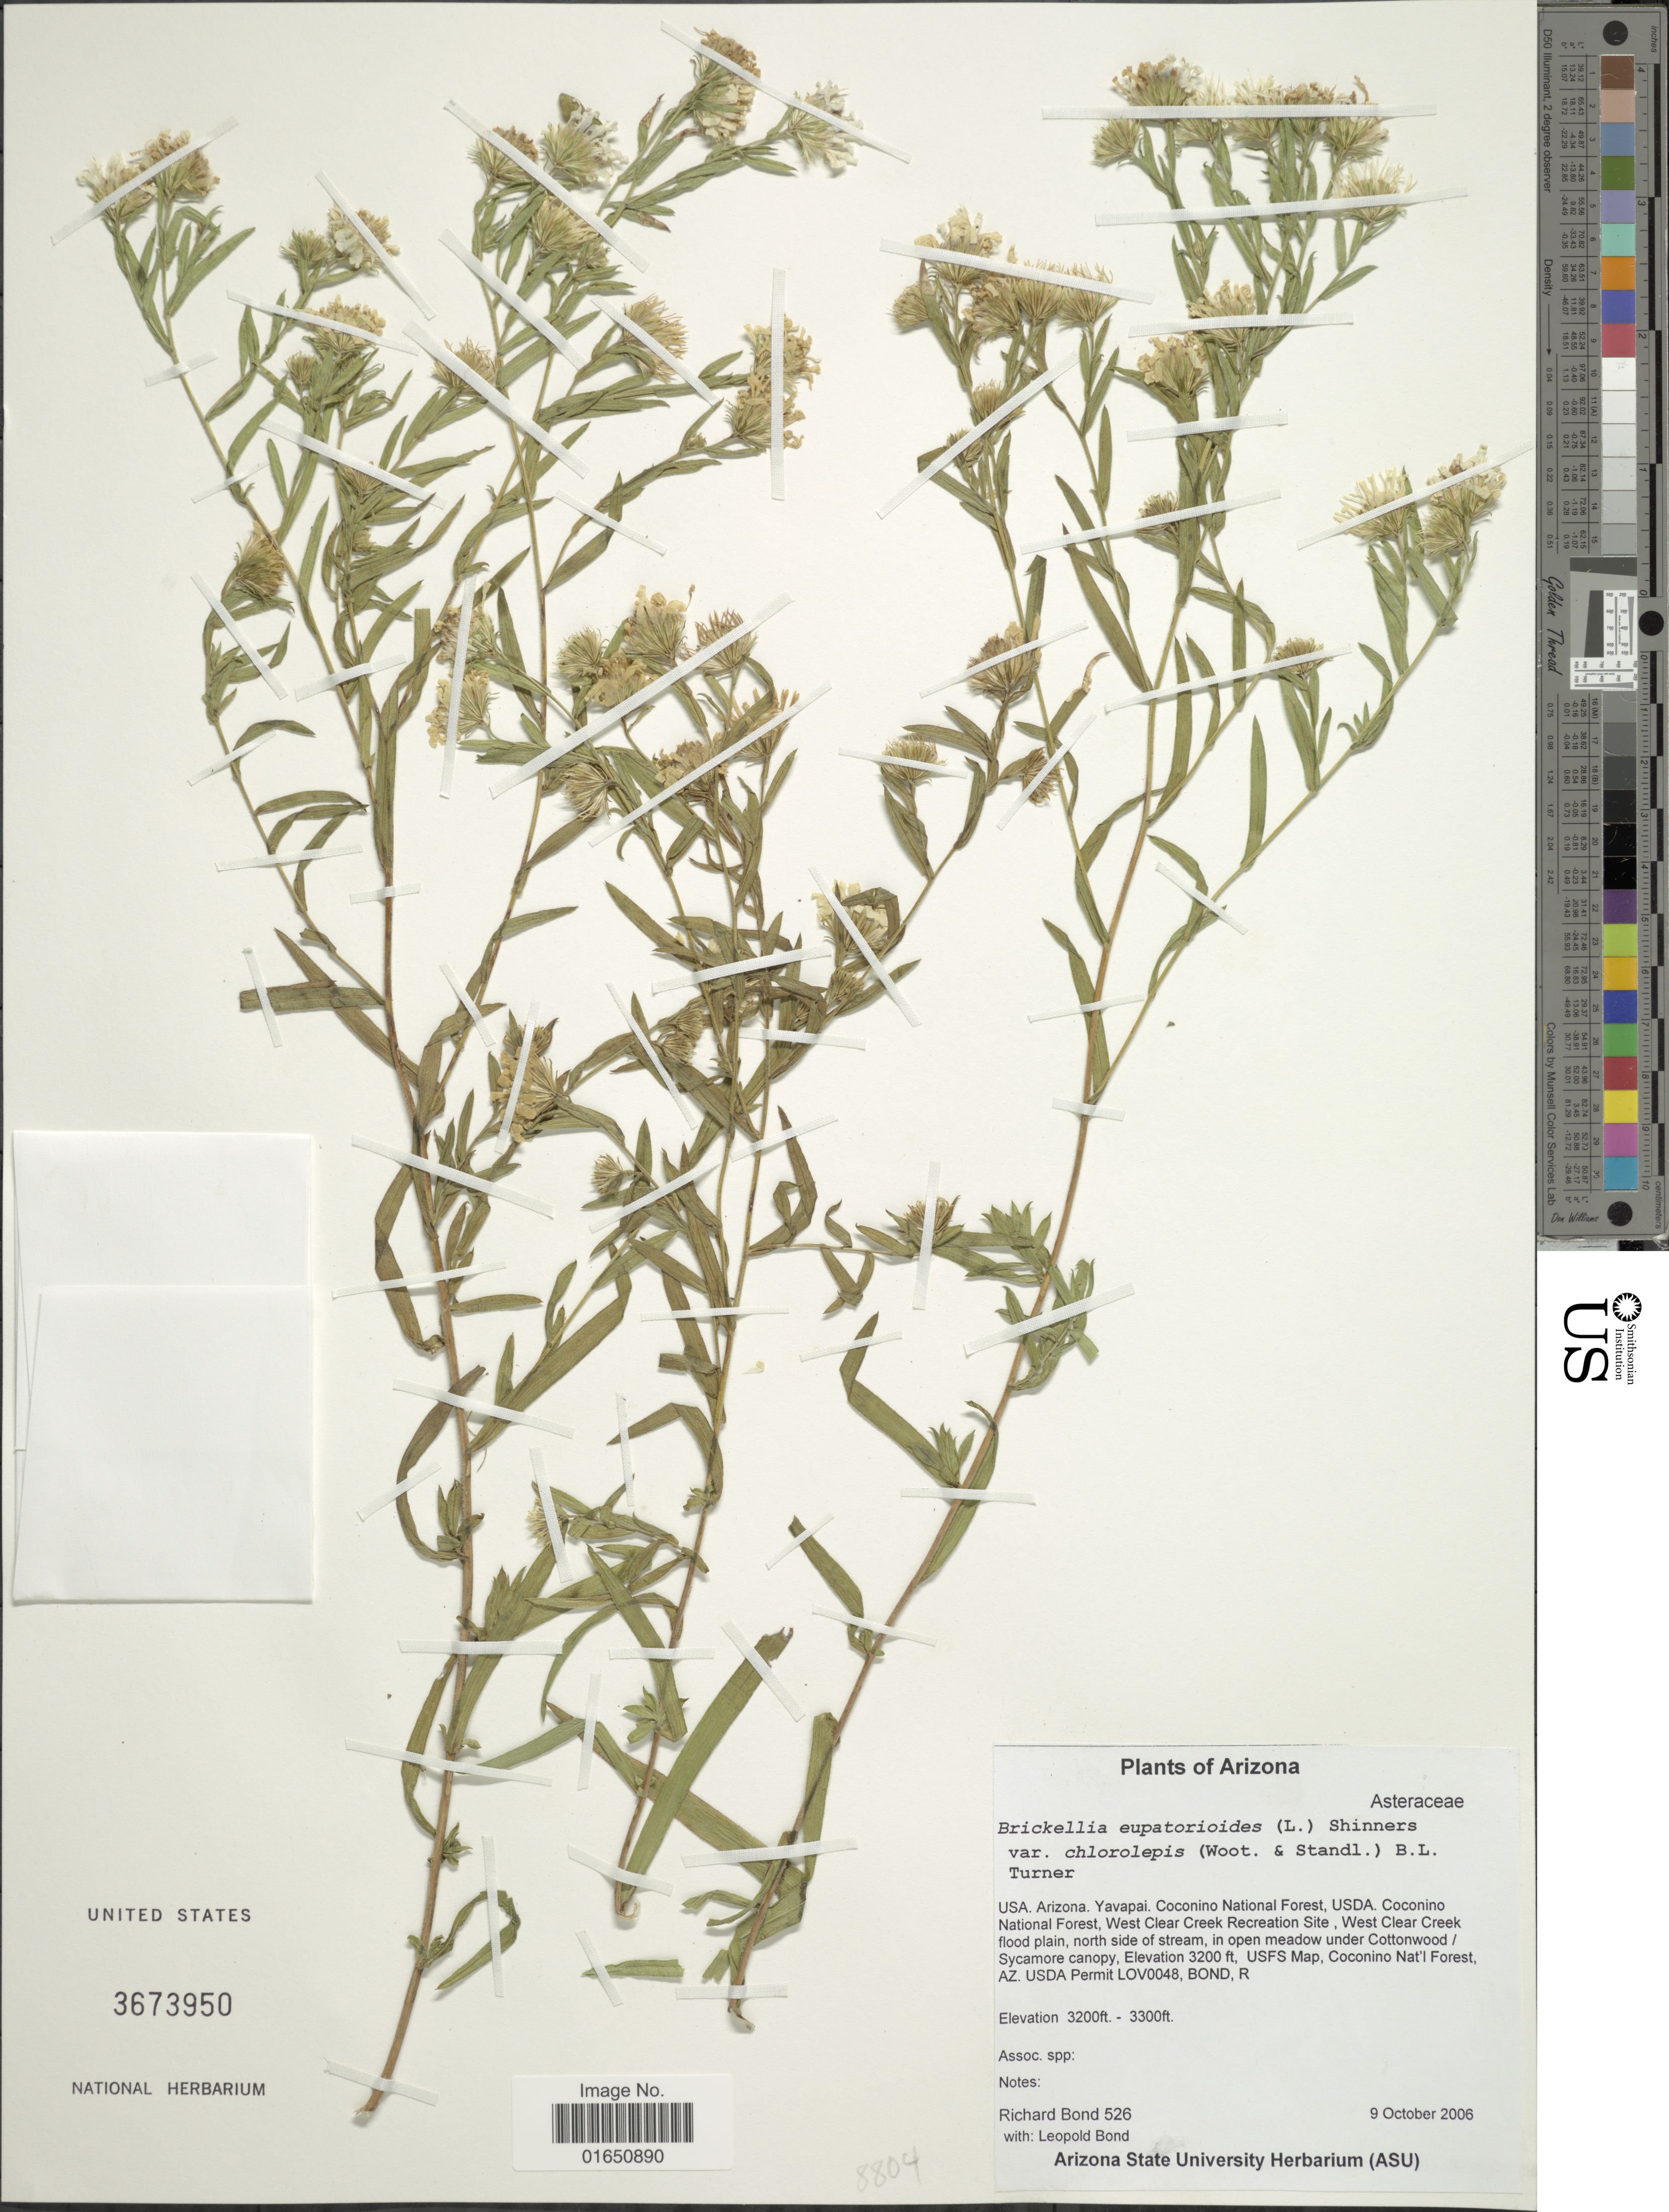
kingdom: Plantae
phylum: Tracheophyta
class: Magnoliopsida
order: Asterales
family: Asteraceae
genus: Brickellia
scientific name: Brickellia eupatorioides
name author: (L.) Shinners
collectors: R. Bond & L. Bond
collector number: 526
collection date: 2006-10-09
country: United States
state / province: Arizona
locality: Yavapai. Coconino National Forest, USDA. Coconino National Forest. West Clear Creek Recreation Site, West Clear Creek flood plan, north side of stream. USFS Map, Coconino Nat' l Forest, AZ. USDA Permit LOV0048, Bond, R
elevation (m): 975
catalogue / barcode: US 3673950